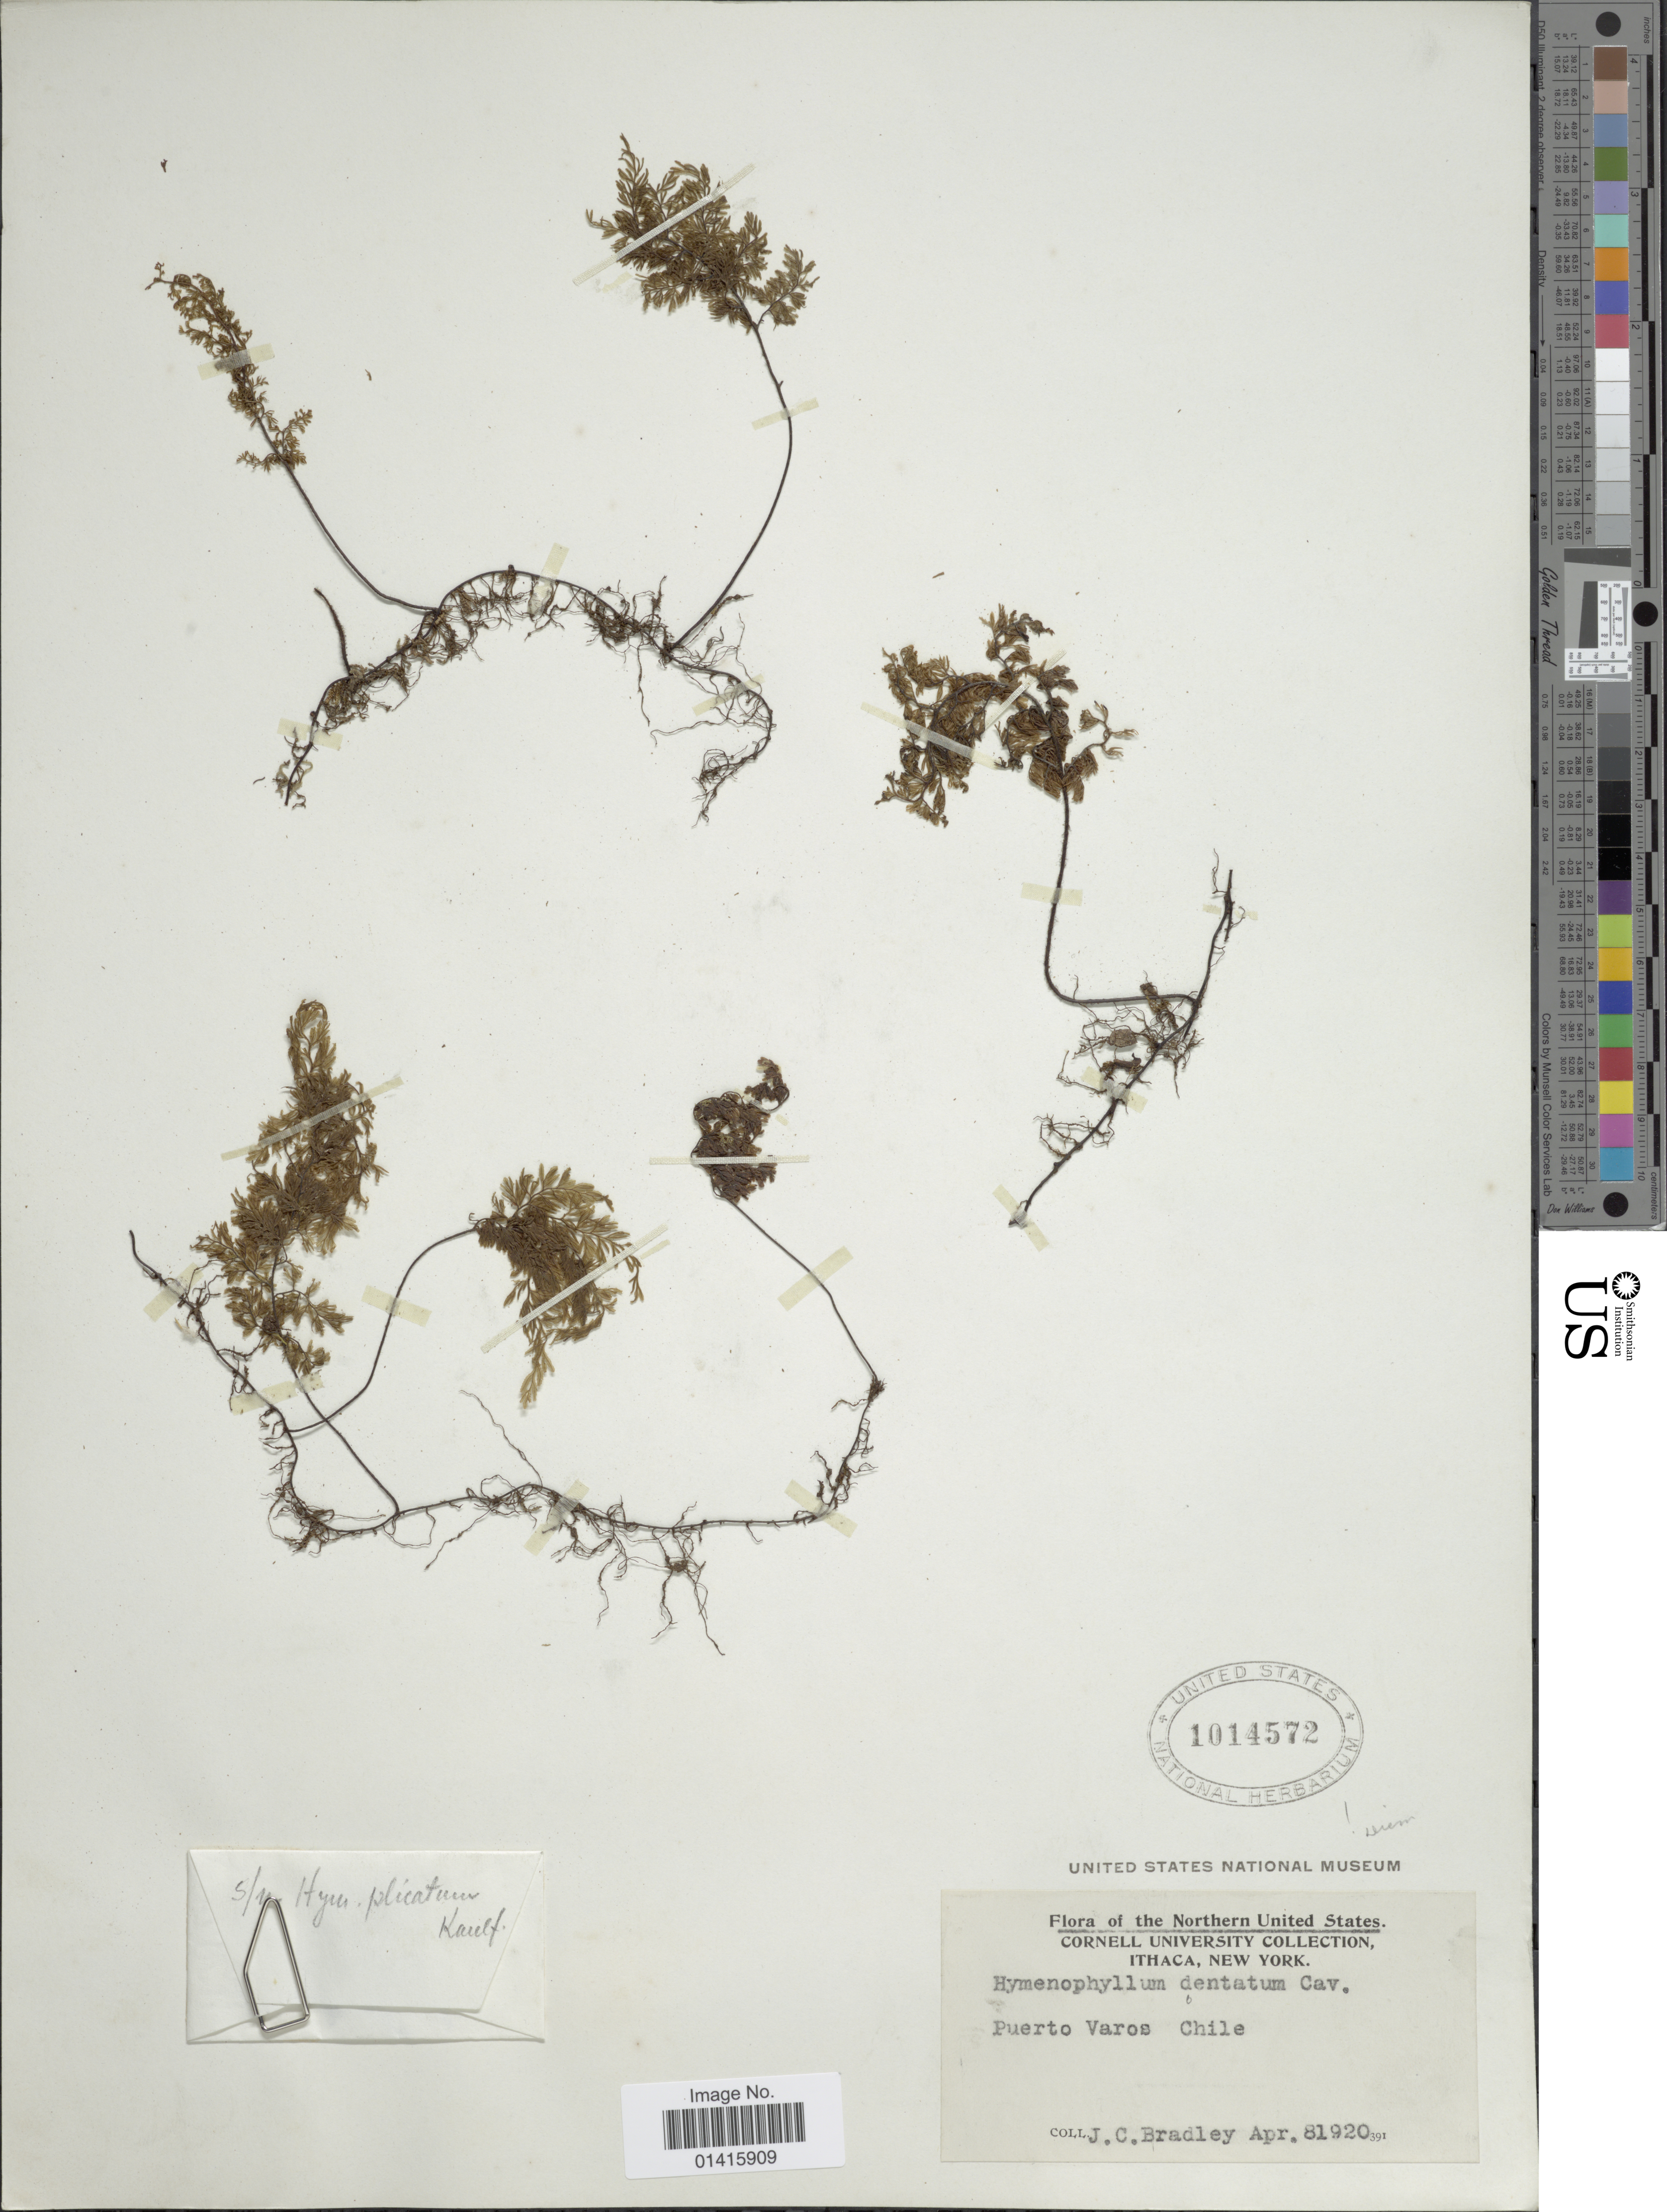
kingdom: Plantae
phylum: Tracheophyta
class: Polypodiopsida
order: Hymenophyllales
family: Hymenophyllaceae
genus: Hymenophyllum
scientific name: Hymenophyllum dentatum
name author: Cav.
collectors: J. Bradley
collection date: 1920-04-08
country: Chile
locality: Northern United States, Puerto Varos, Chile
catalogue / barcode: US 1014572